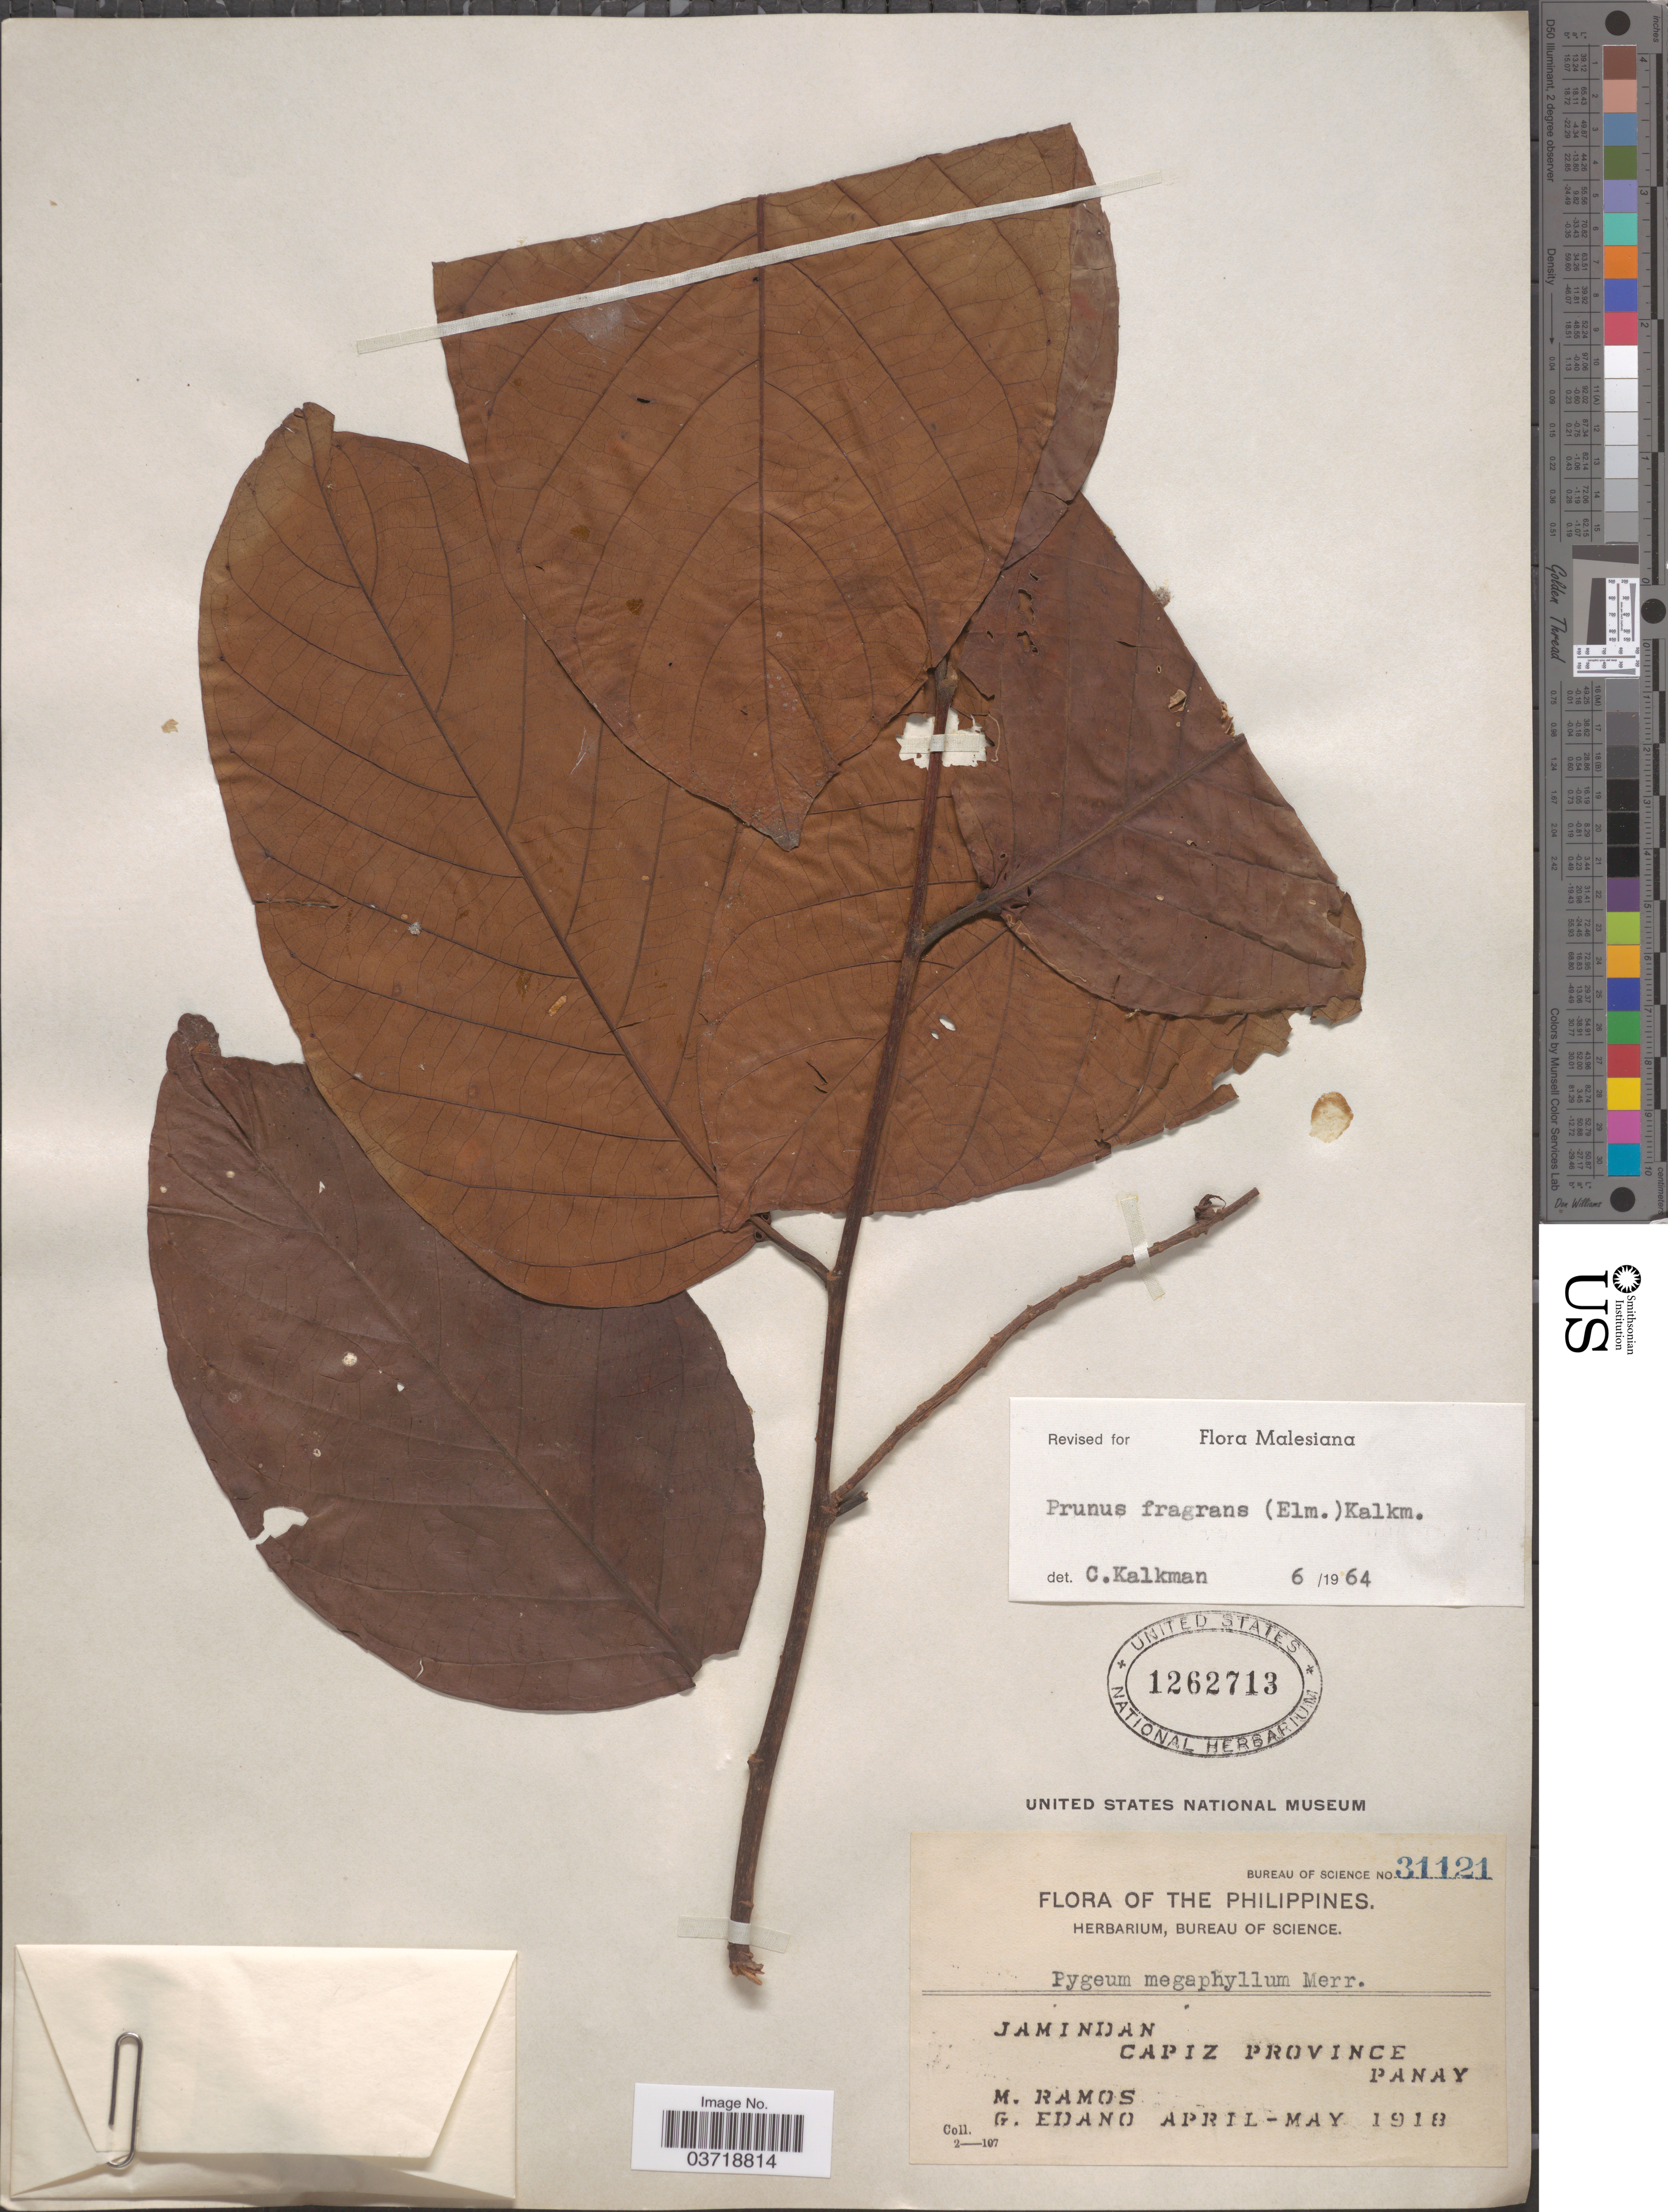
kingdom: Plantae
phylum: Tracheophyta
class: Magnoliopsida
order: Rosales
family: Rosaceae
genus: Prunus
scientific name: Prunus fragrans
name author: (Elmer) Kalkman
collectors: M. Ramos & G. Edaño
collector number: Bureau of Science 31121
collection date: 1918-04/1918-05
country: Philippines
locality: Jamindan. Capiz Province. Panay.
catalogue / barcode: US 1262713